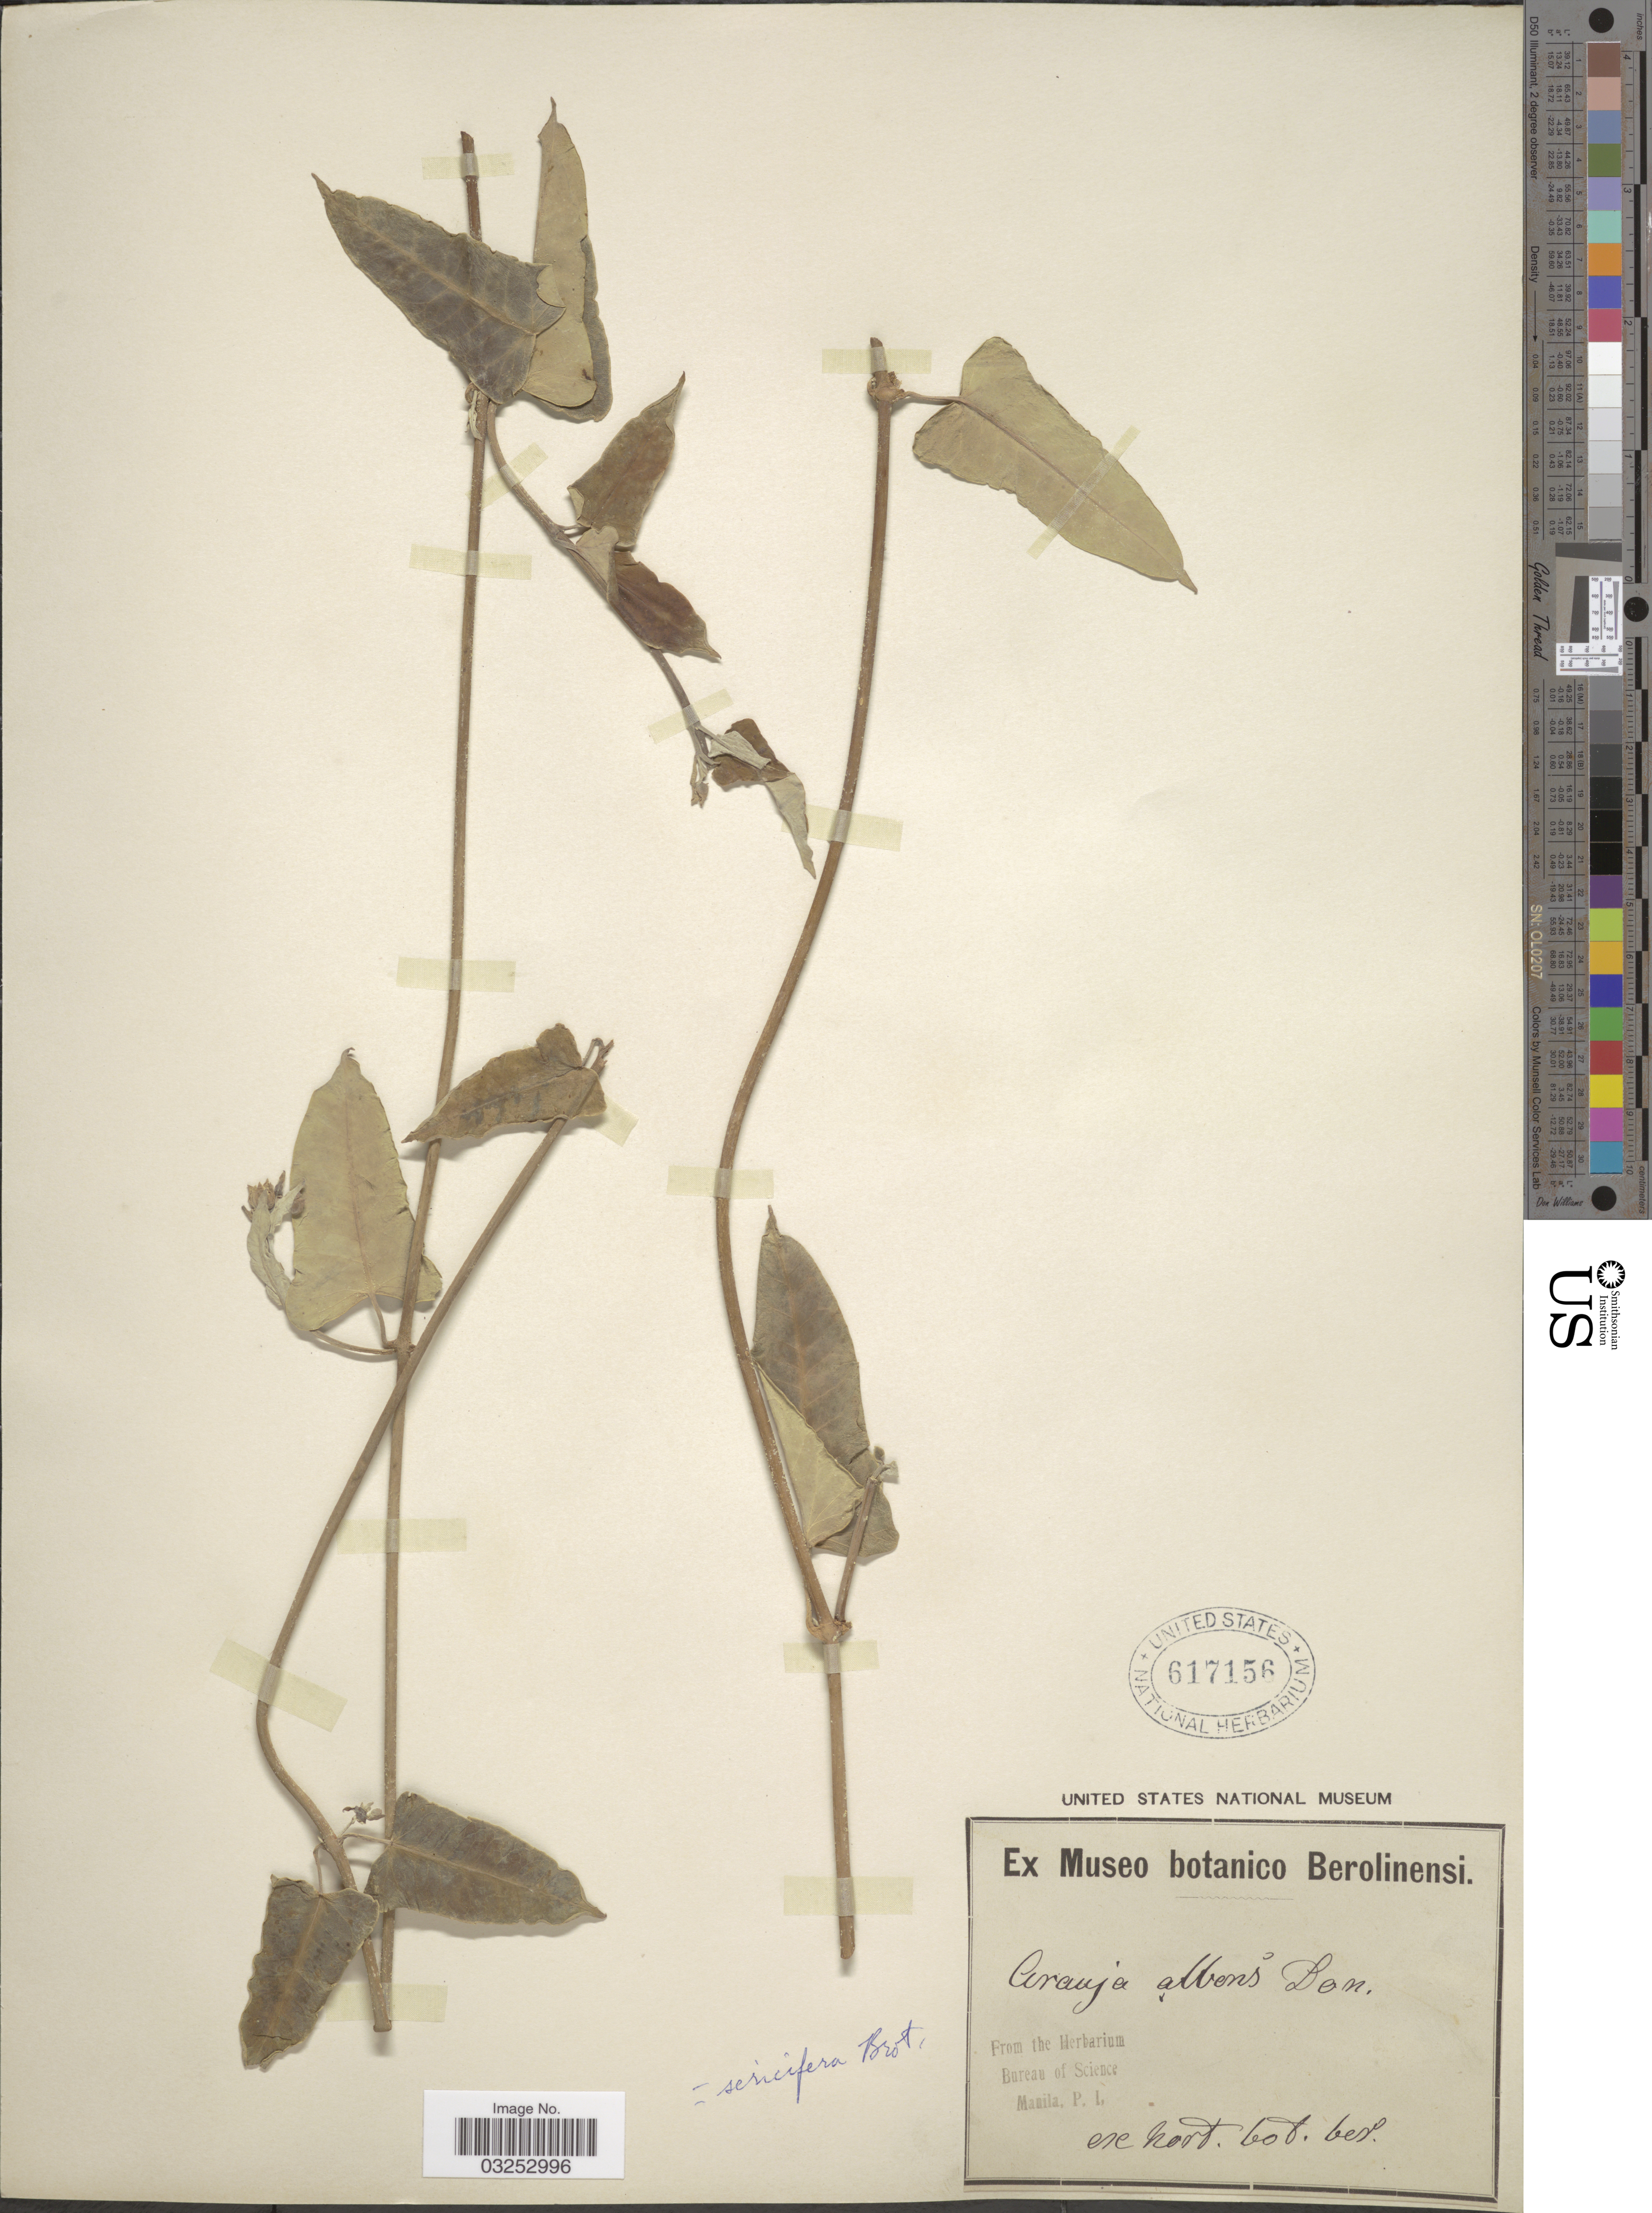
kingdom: Plantae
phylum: Tracheophyta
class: Magnoliopsida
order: Gentianales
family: Apocynaceae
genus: Araujia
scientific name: Araujia albens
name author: (Mart.) G. Don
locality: Ex hort. bot. ber.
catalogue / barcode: US 617156